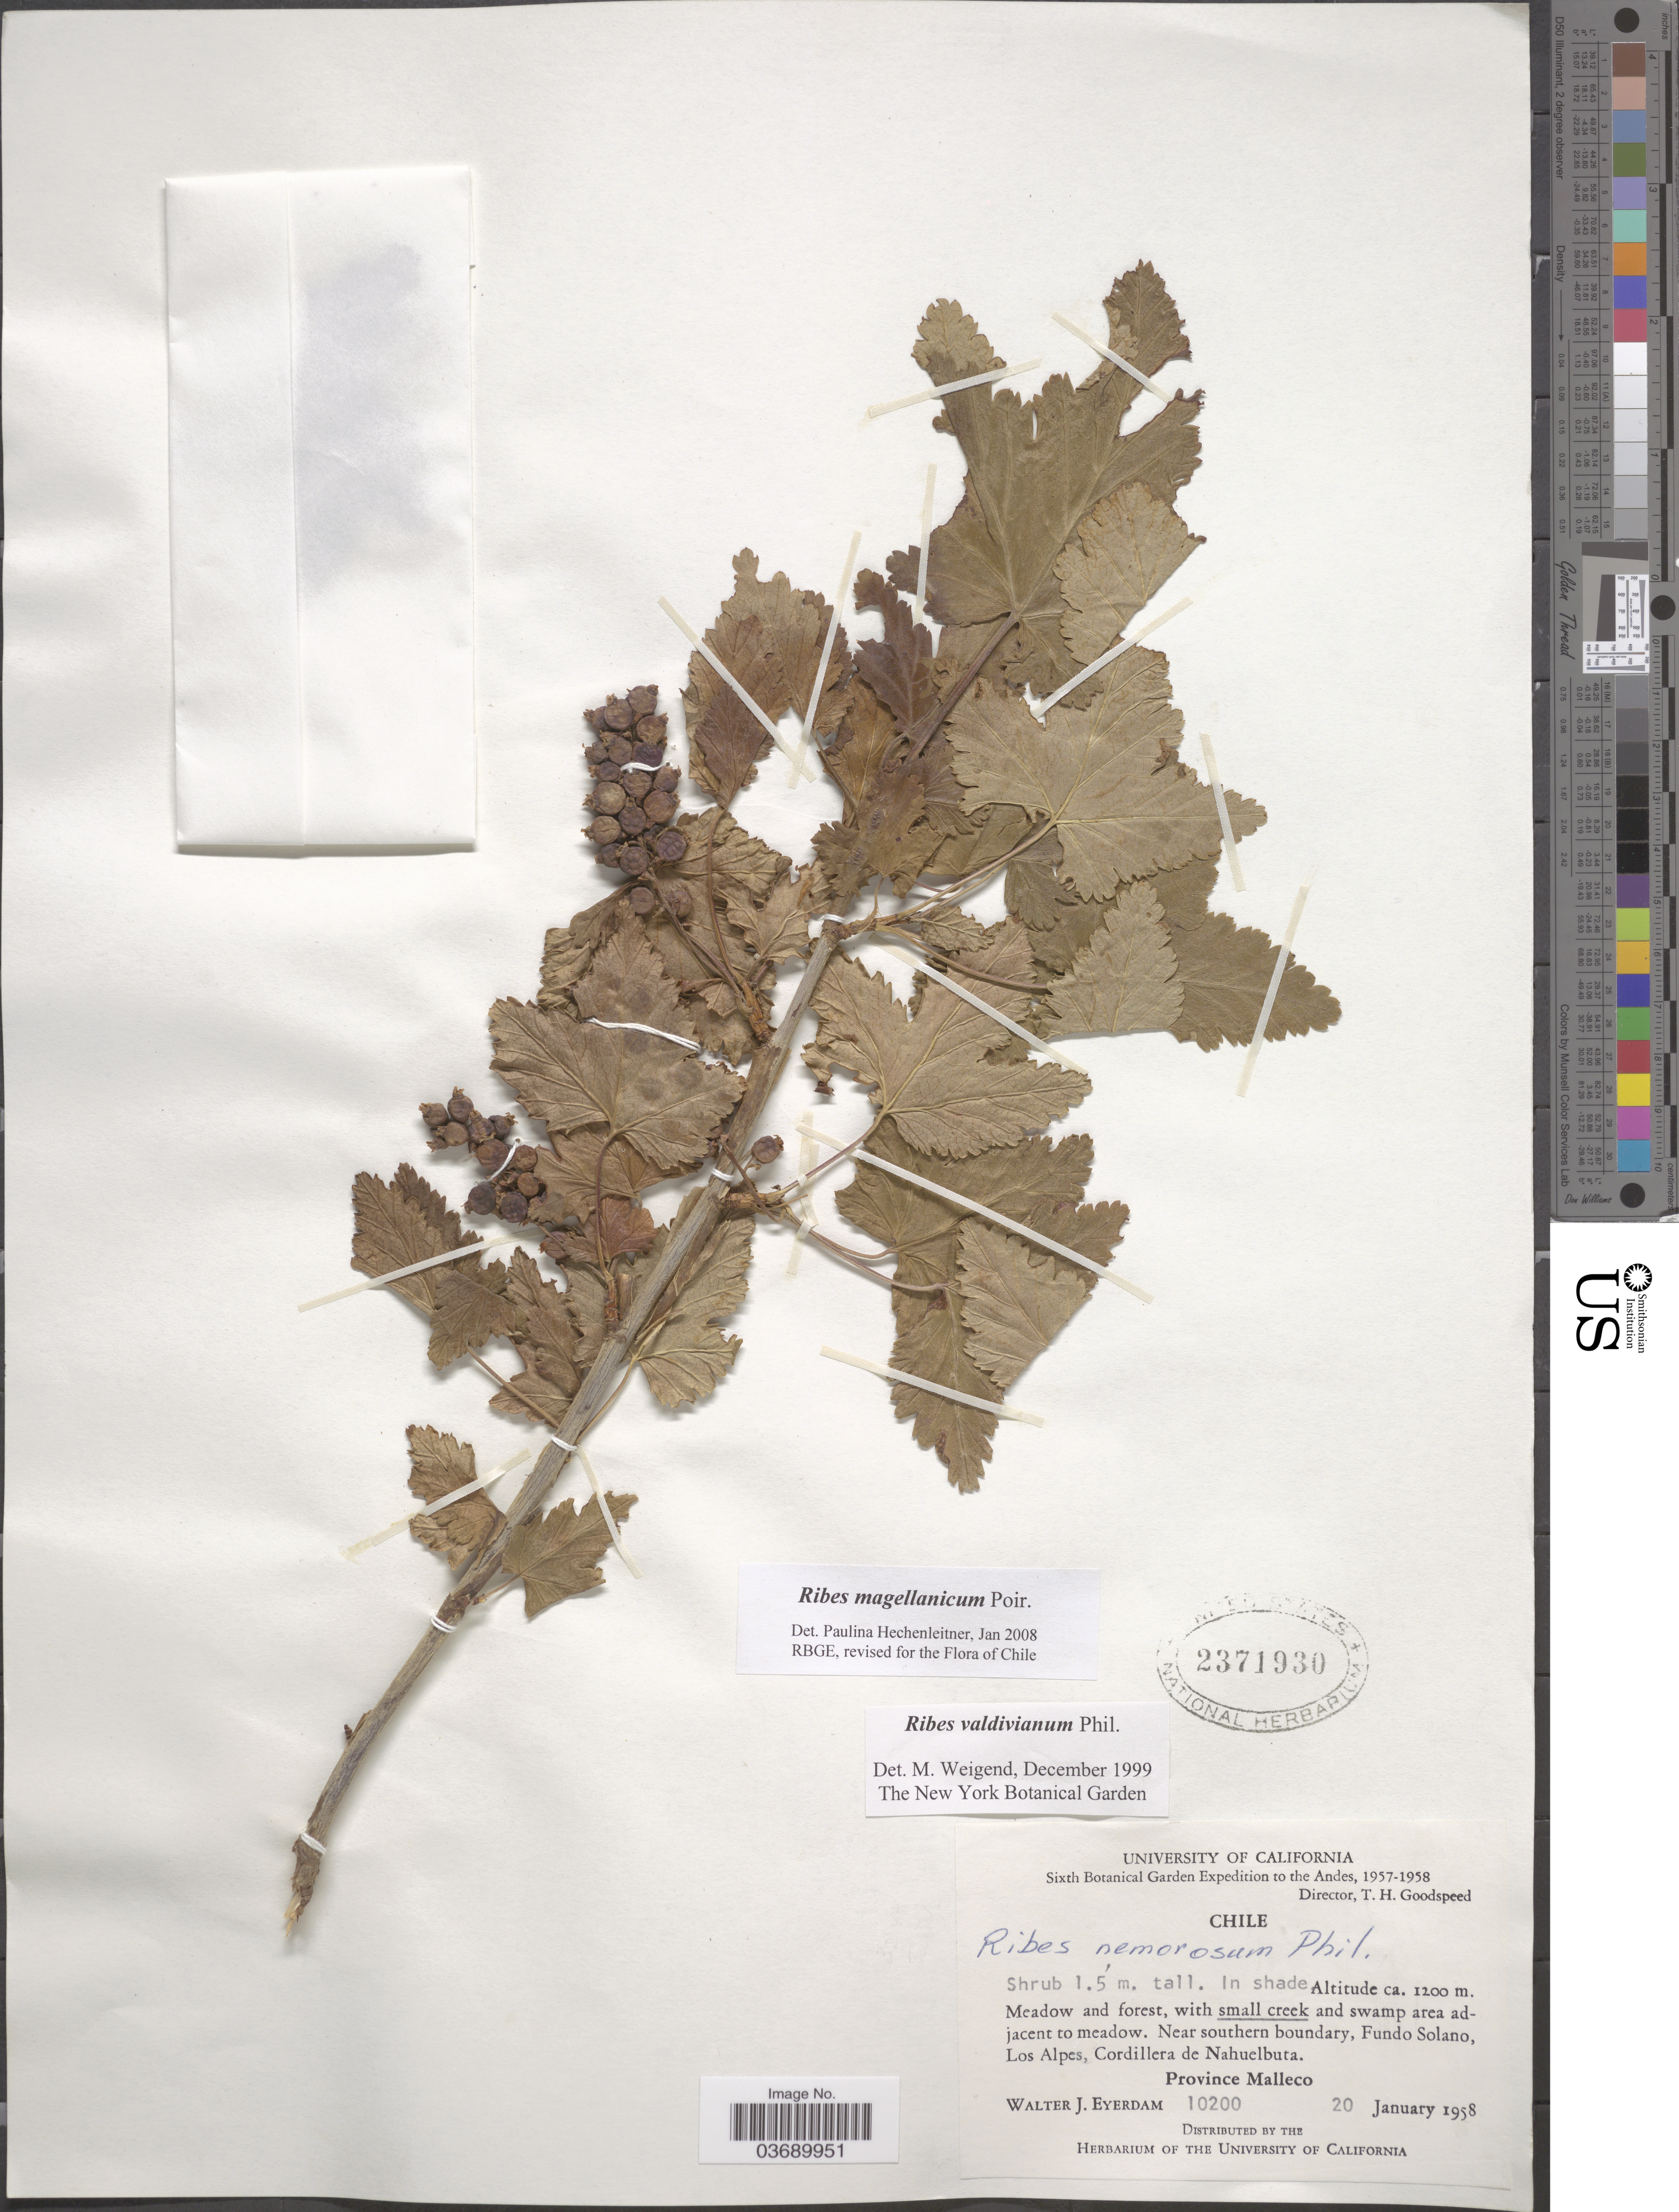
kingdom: Plantae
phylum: Tracheophyta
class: Magnoliopsida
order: Saxifragales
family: Grossulariaceae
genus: Ribes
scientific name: Ribes magellanicum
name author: Poir.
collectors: W. J. Eyerdam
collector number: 10200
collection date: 1958-01-20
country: Chile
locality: The Andes. Near southern boundary, Fundo Solano, Los Alpes, Cordillera de Nahuelbuta. Province of Malleco.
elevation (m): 1200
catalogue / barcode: US 2371930